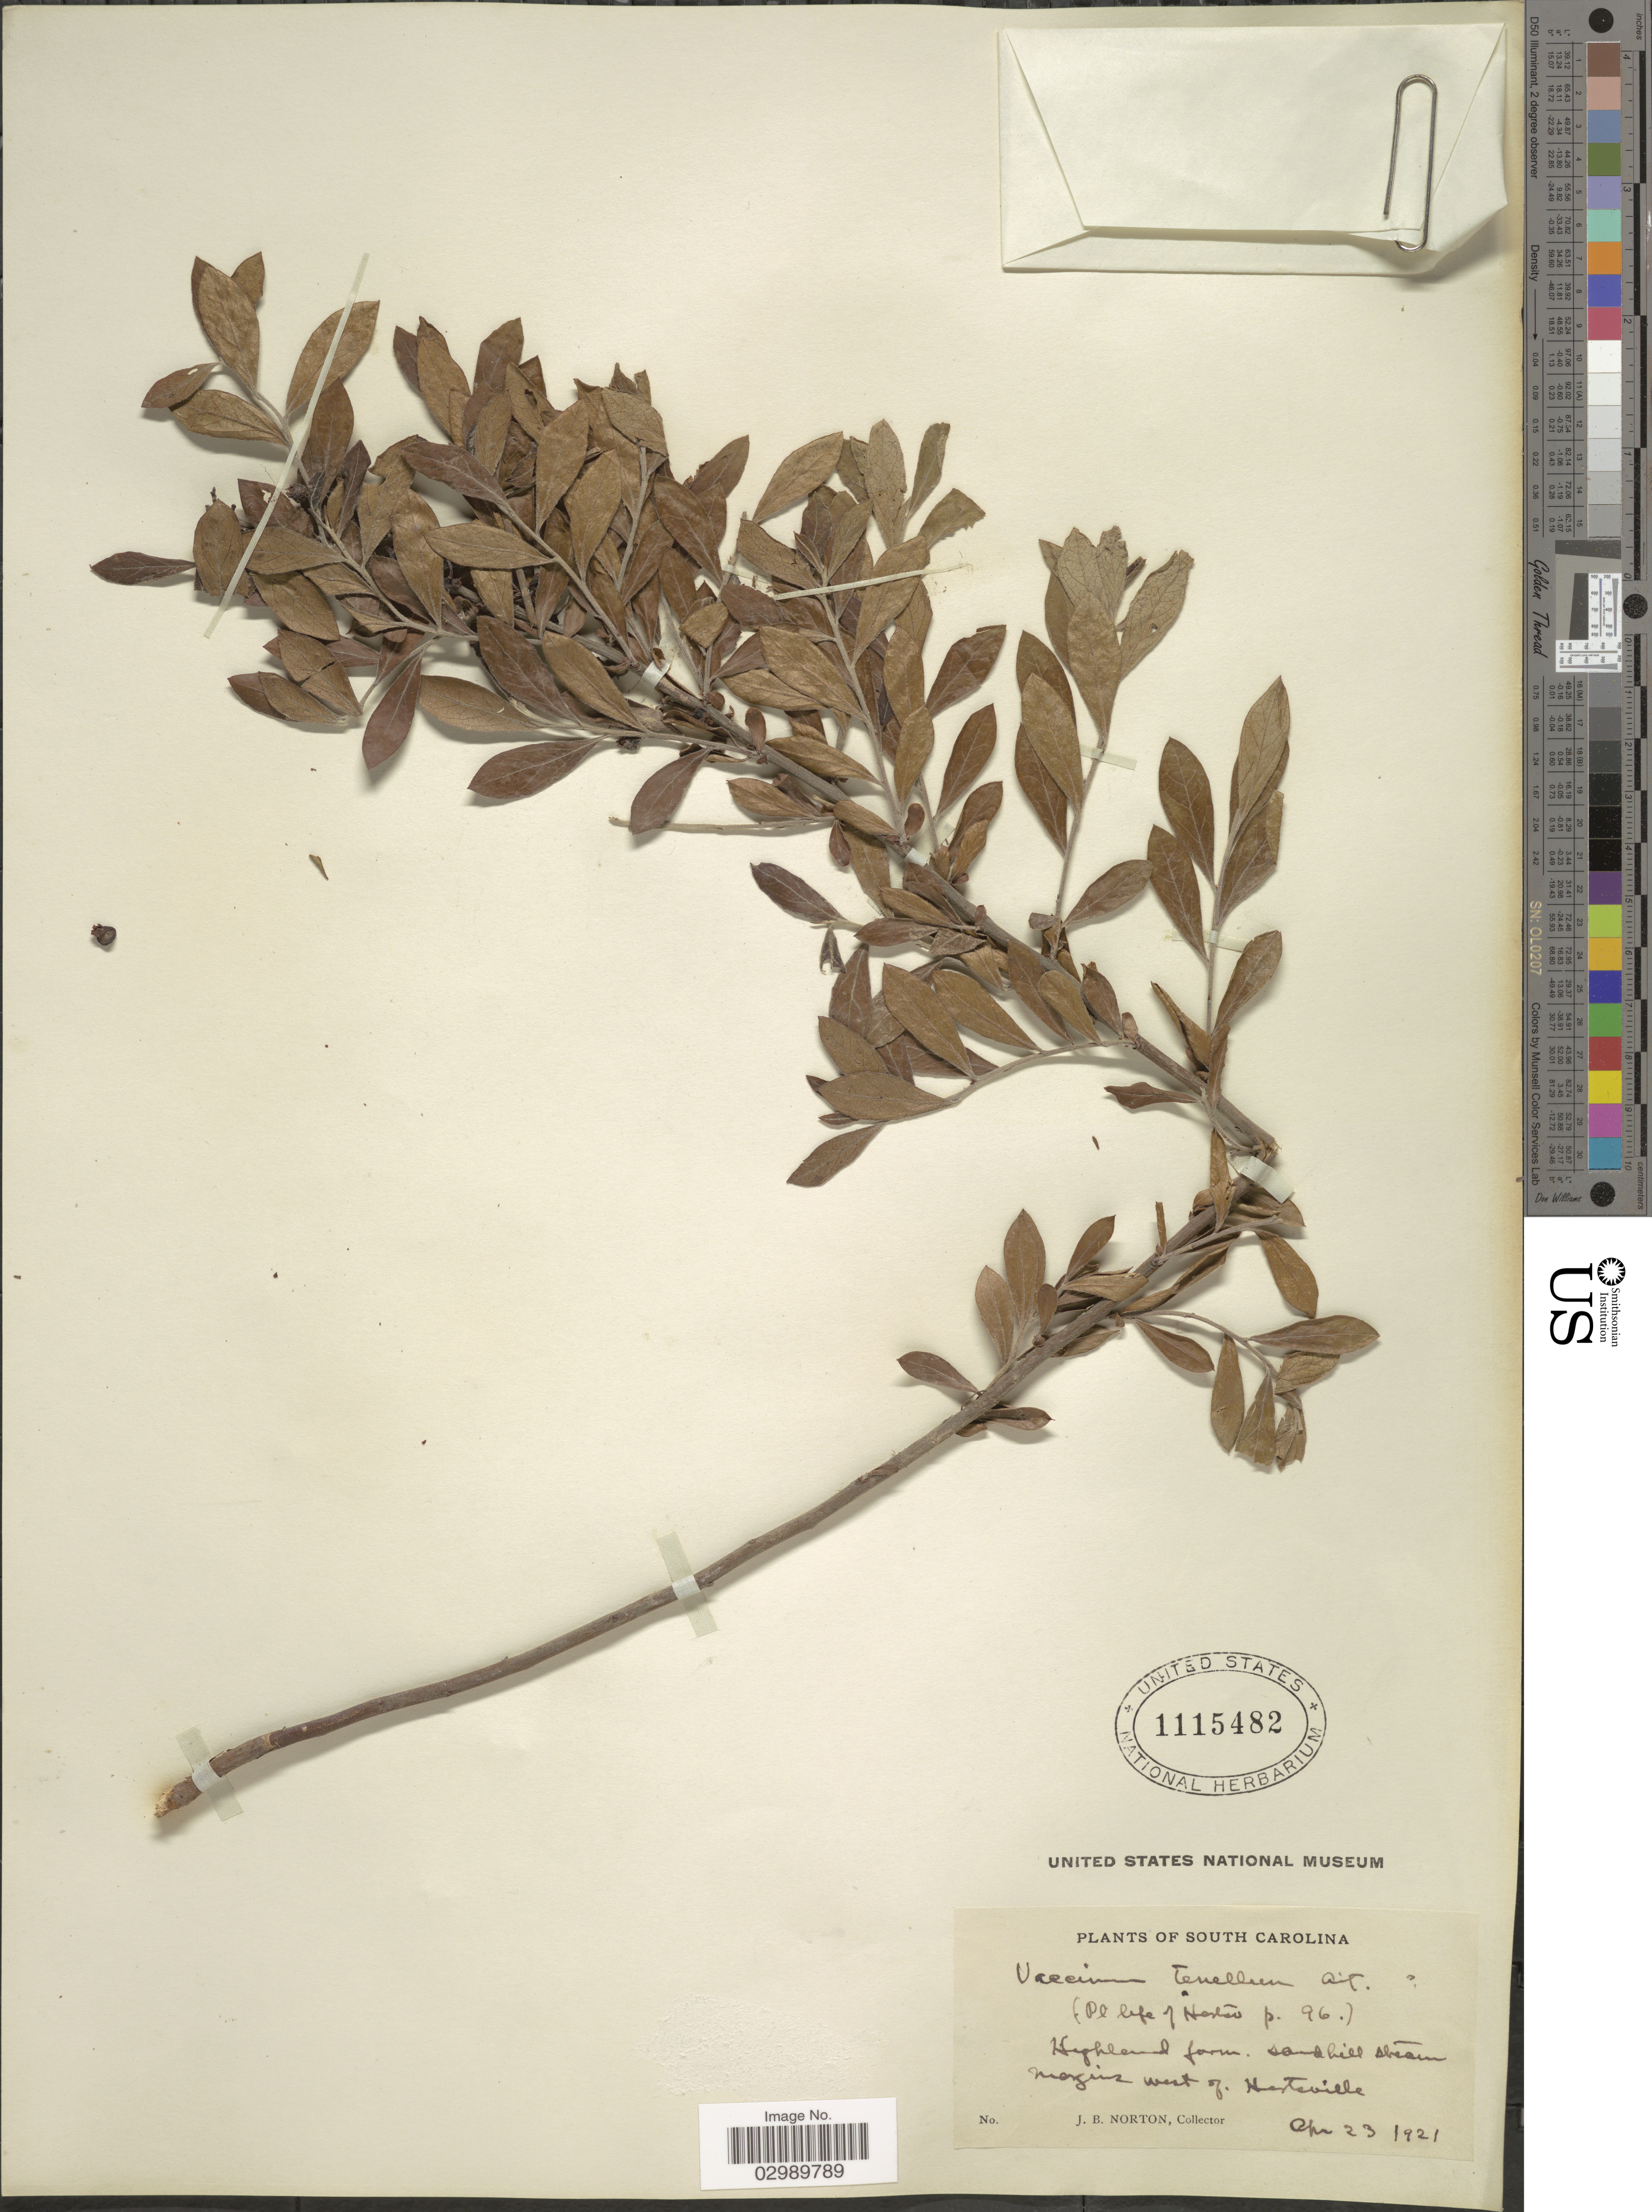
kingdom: Plantae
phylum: Tracheophyta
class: Magnoliopsida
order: Ericales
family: Ericaceae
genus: Vaccinium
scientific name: Vaccinium tenellum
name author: Aiton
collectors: J. B. Norton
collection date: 1921-04-23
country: United States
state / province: South Carolina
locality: Margins west of Hartsville.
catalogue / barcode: US 1115482